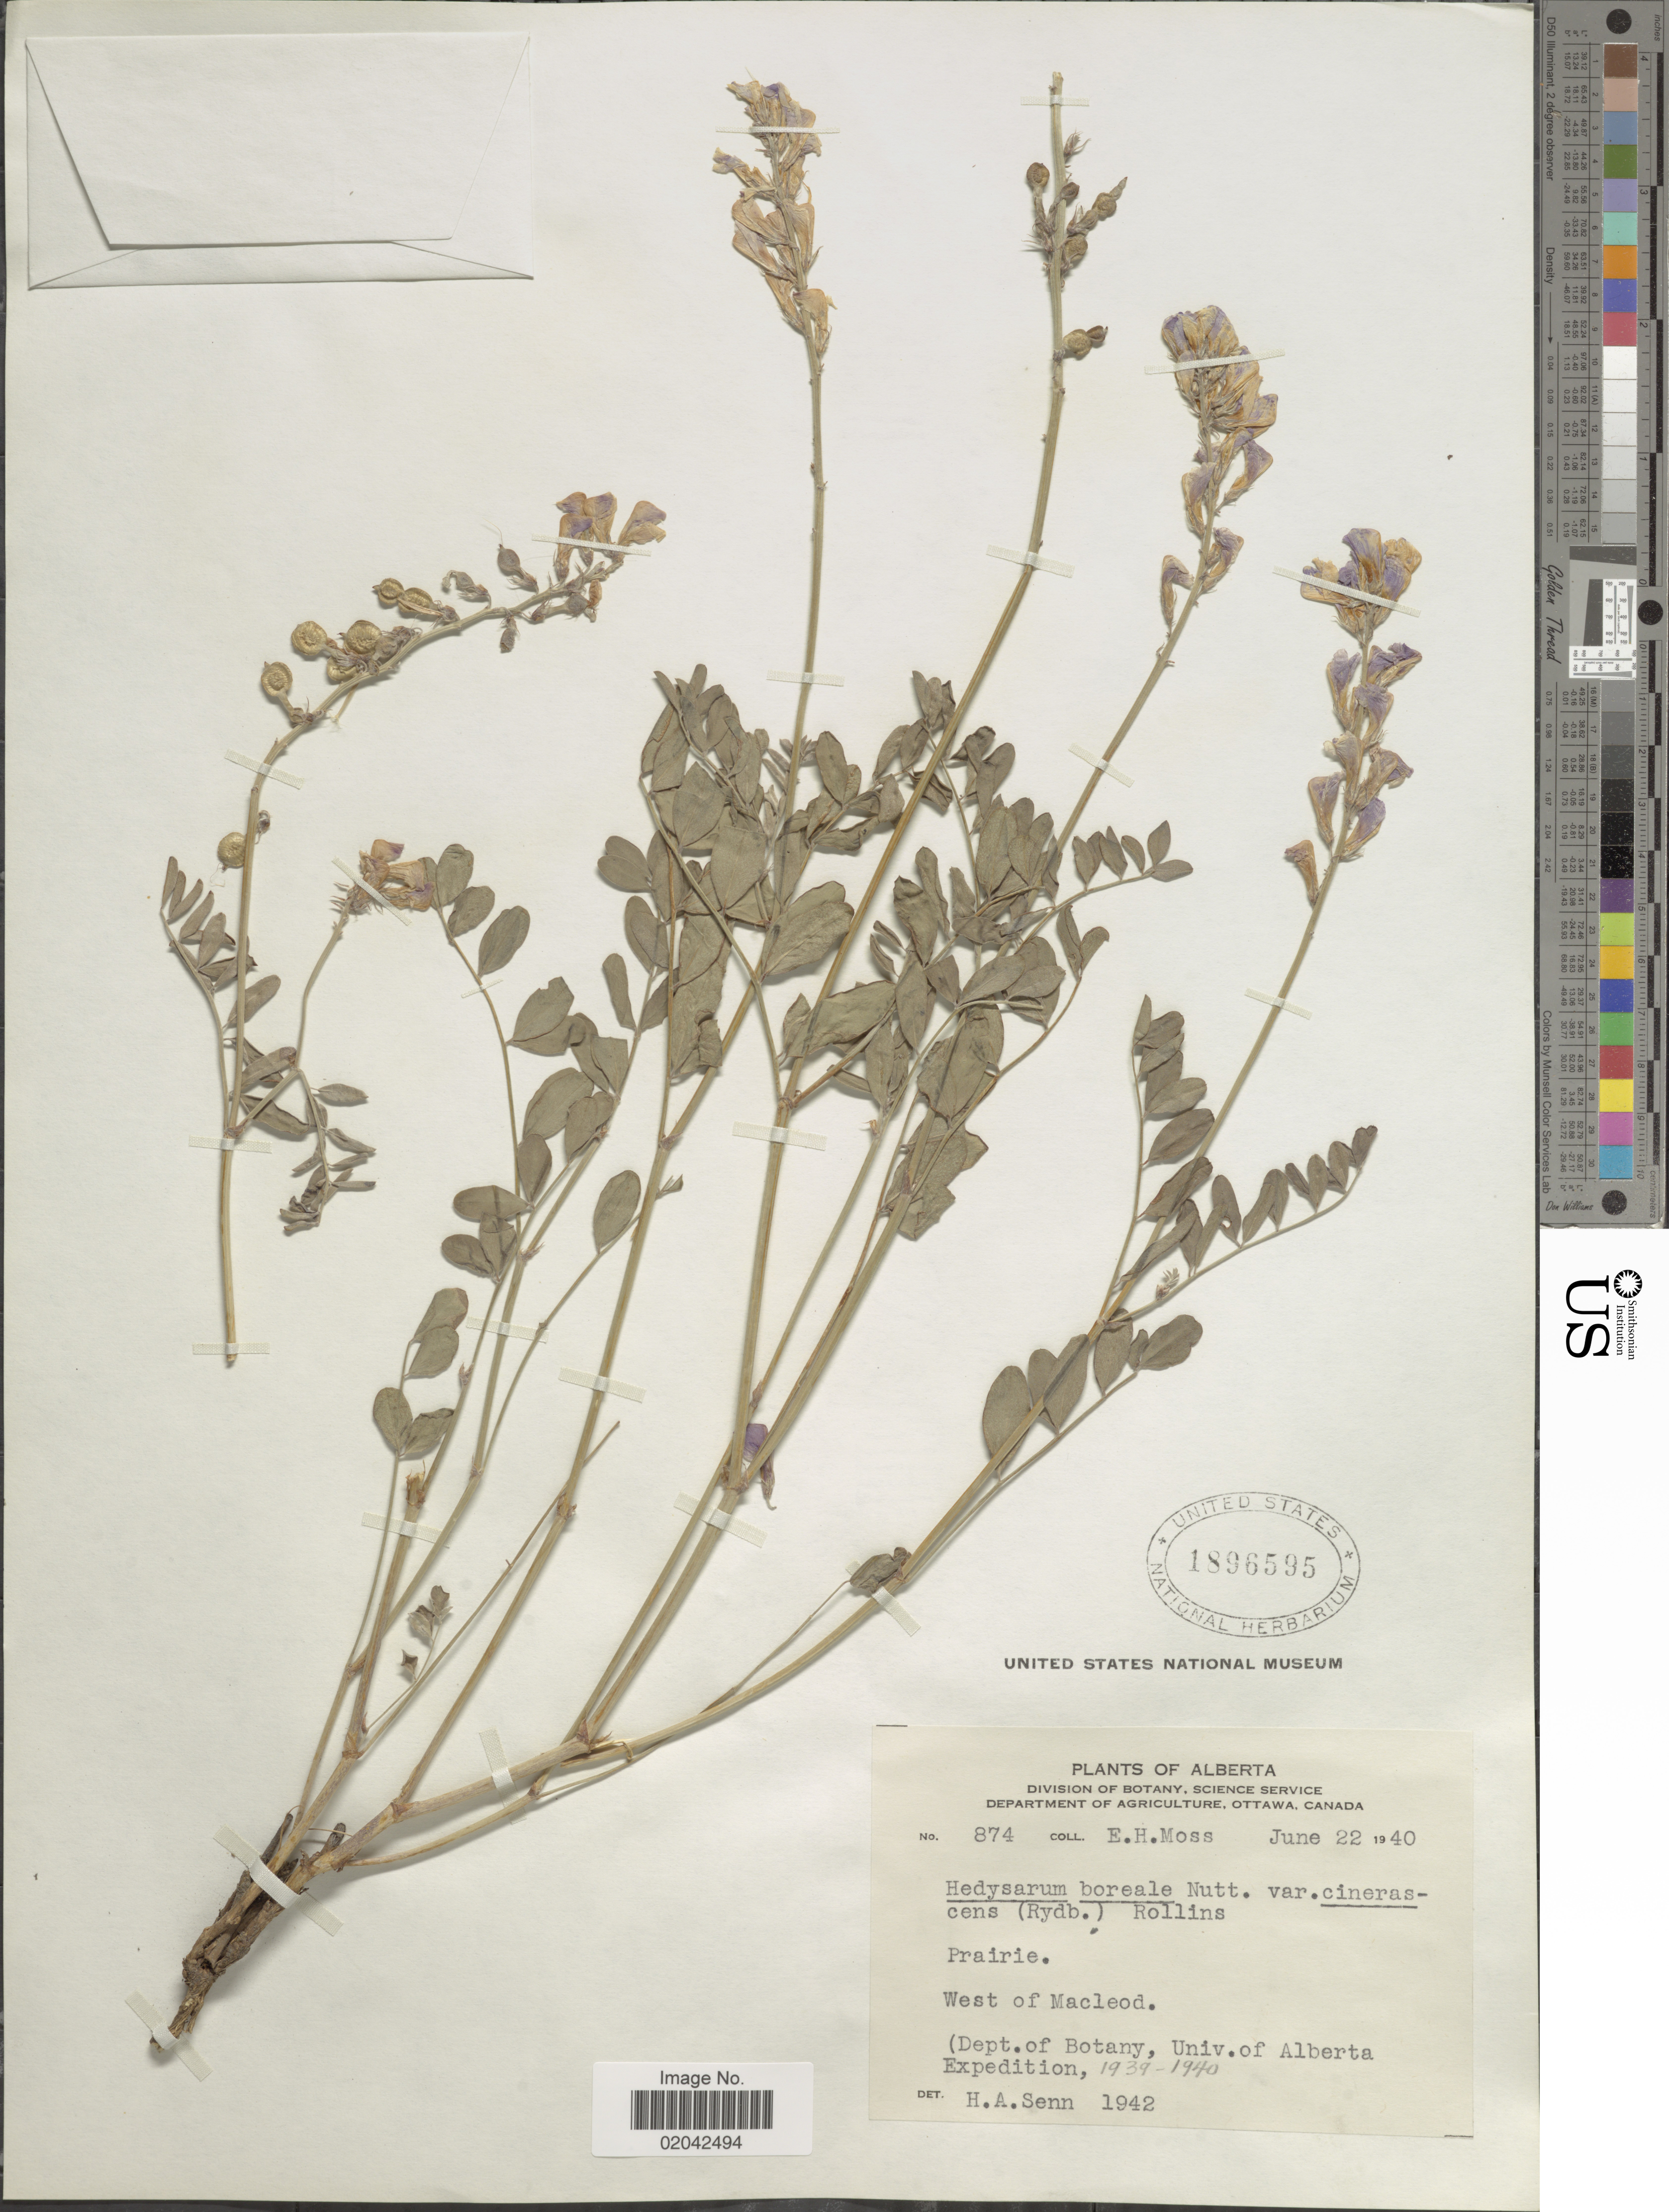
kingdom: Plantae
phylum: Tracheophyta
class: Magnoliopsida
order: Fabales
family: Fabaceae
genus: Hedysarum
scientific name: Hedysarum boreale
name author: Nutt.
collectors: E. Moss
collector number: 874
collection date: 1940-06-22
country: Canada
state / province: Alberta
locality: West of Macleod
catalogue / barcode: US 1896595